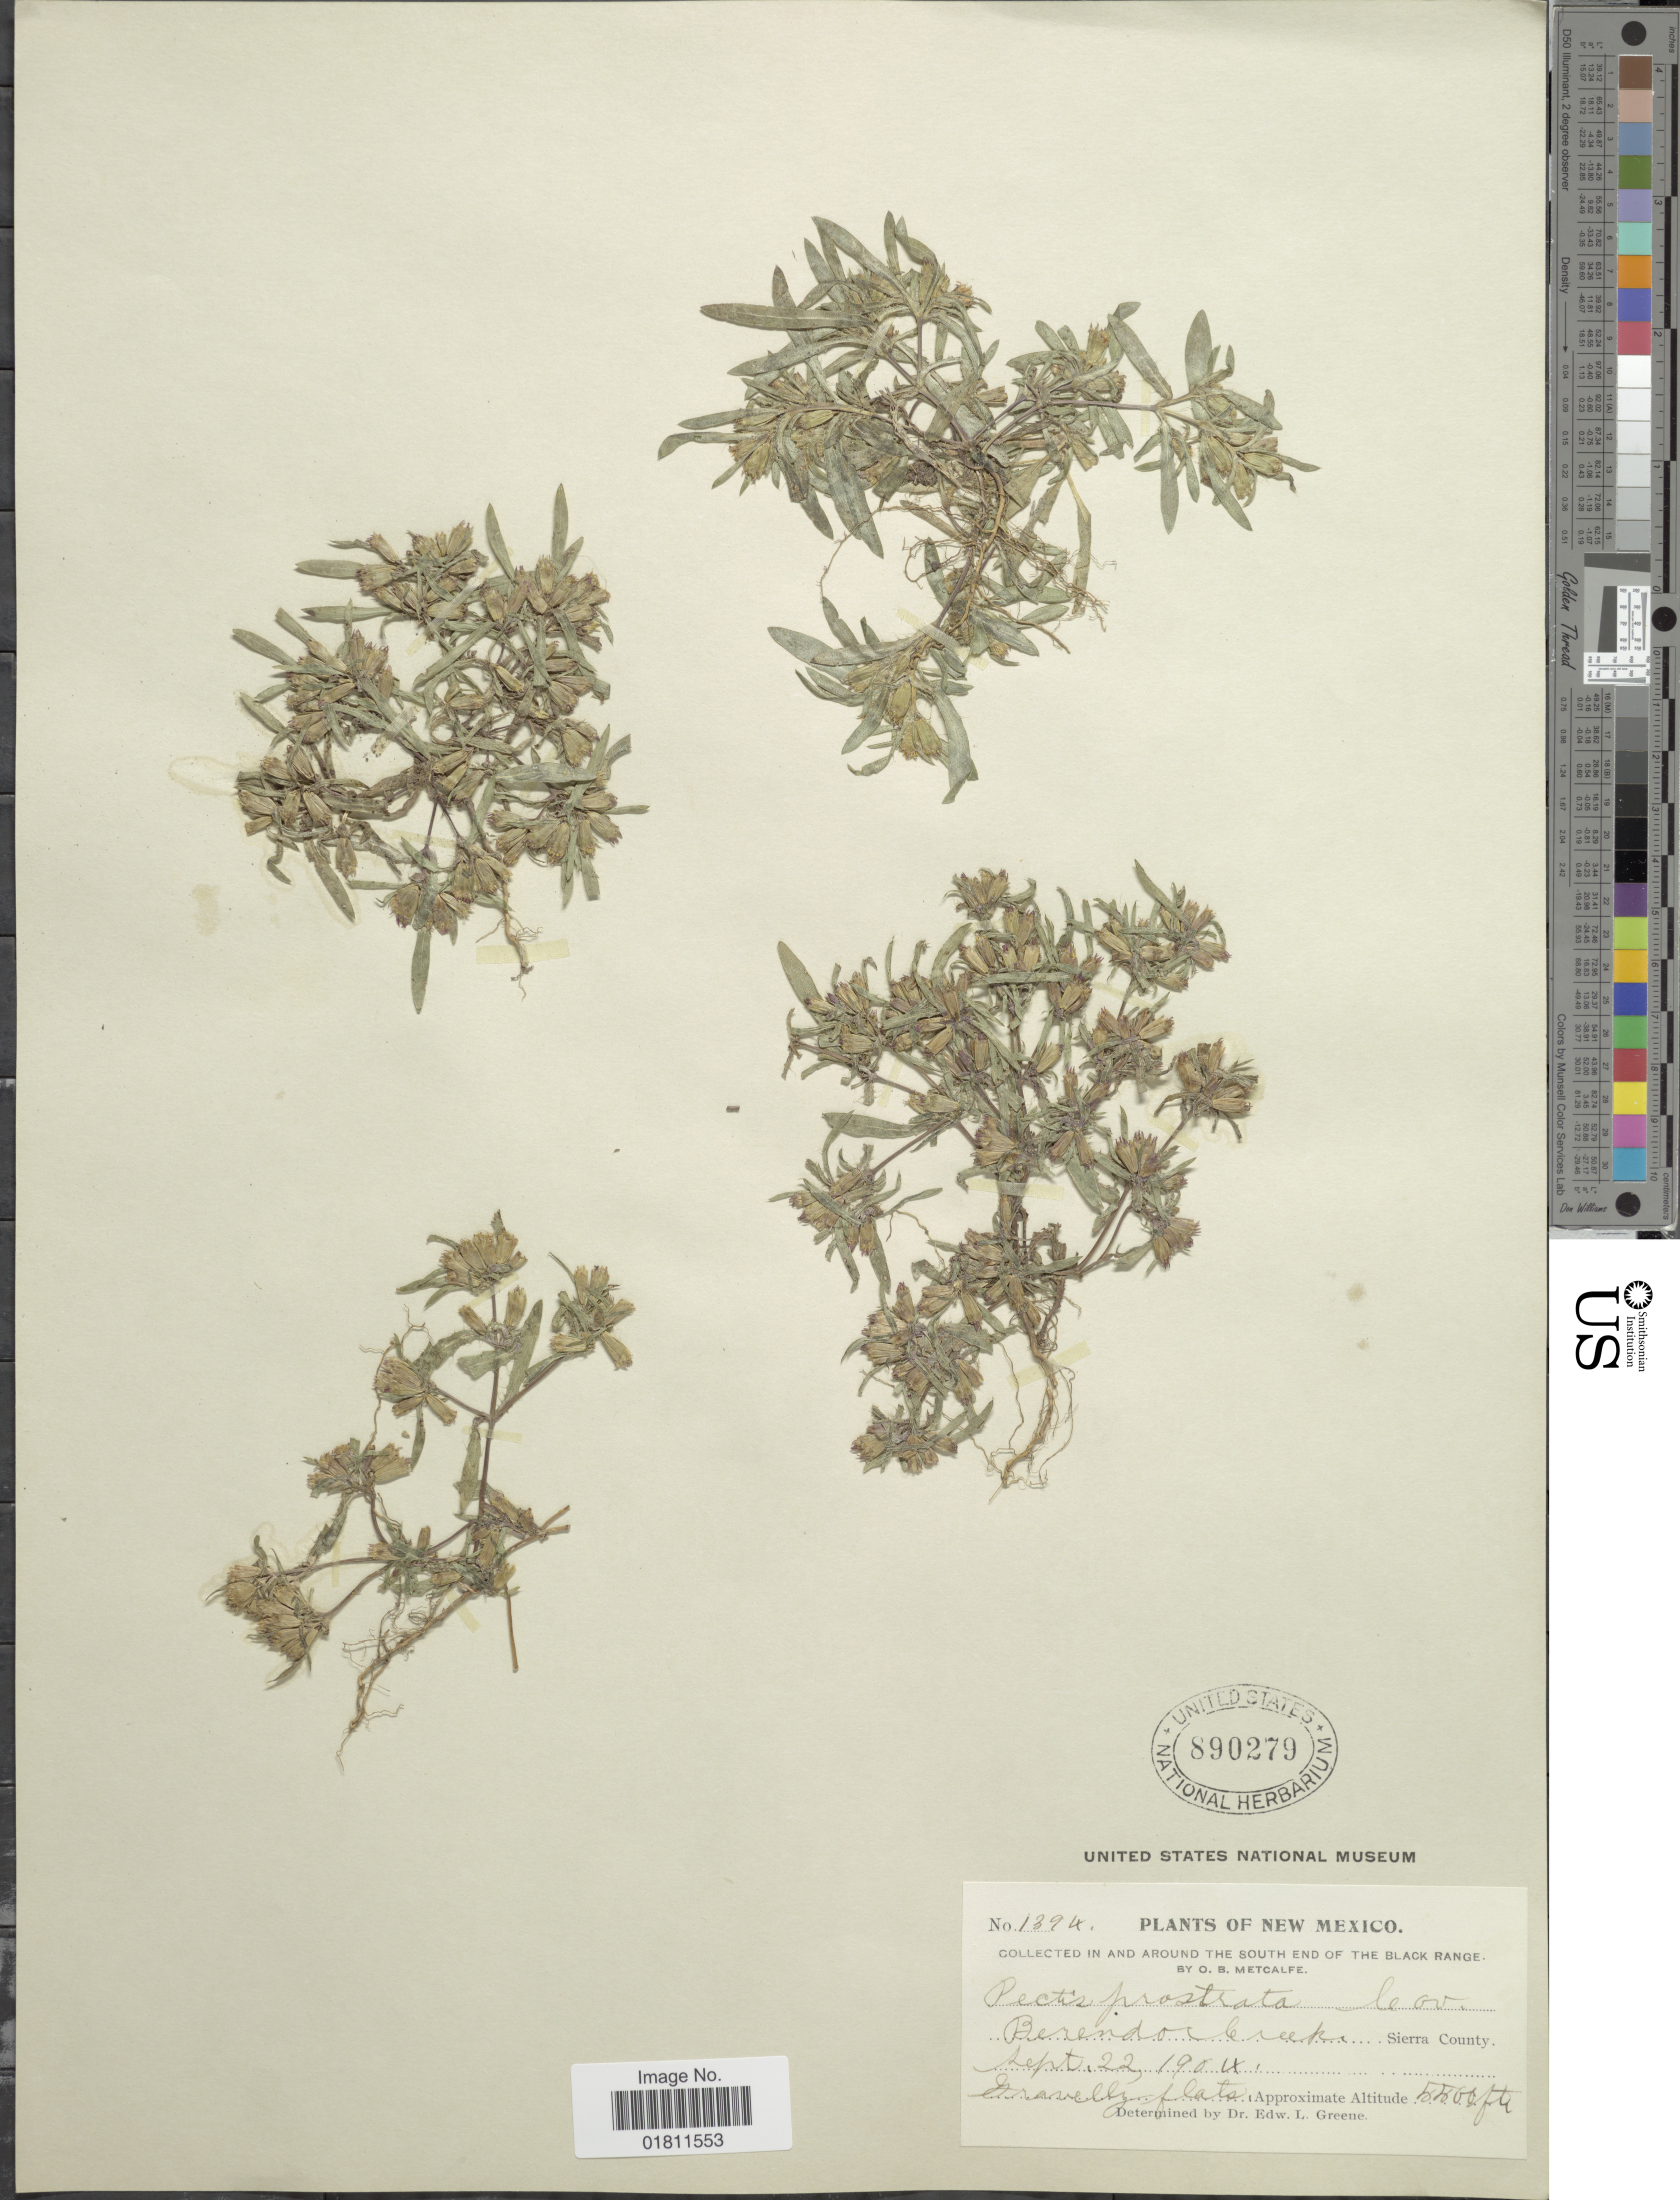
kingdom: Plantae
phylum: Tracheophyta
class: Magnoliopsida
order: Asterales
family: Asteraceae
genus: Pectis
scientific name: Pectis prostrata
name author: Cav.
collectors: O. B. Metcalfe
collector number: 1394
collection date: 1904-09-22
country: United States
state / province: New Mexico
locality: New Mexico. Berendo Creek Sierra County.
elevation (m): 1676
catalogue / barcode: US 890279